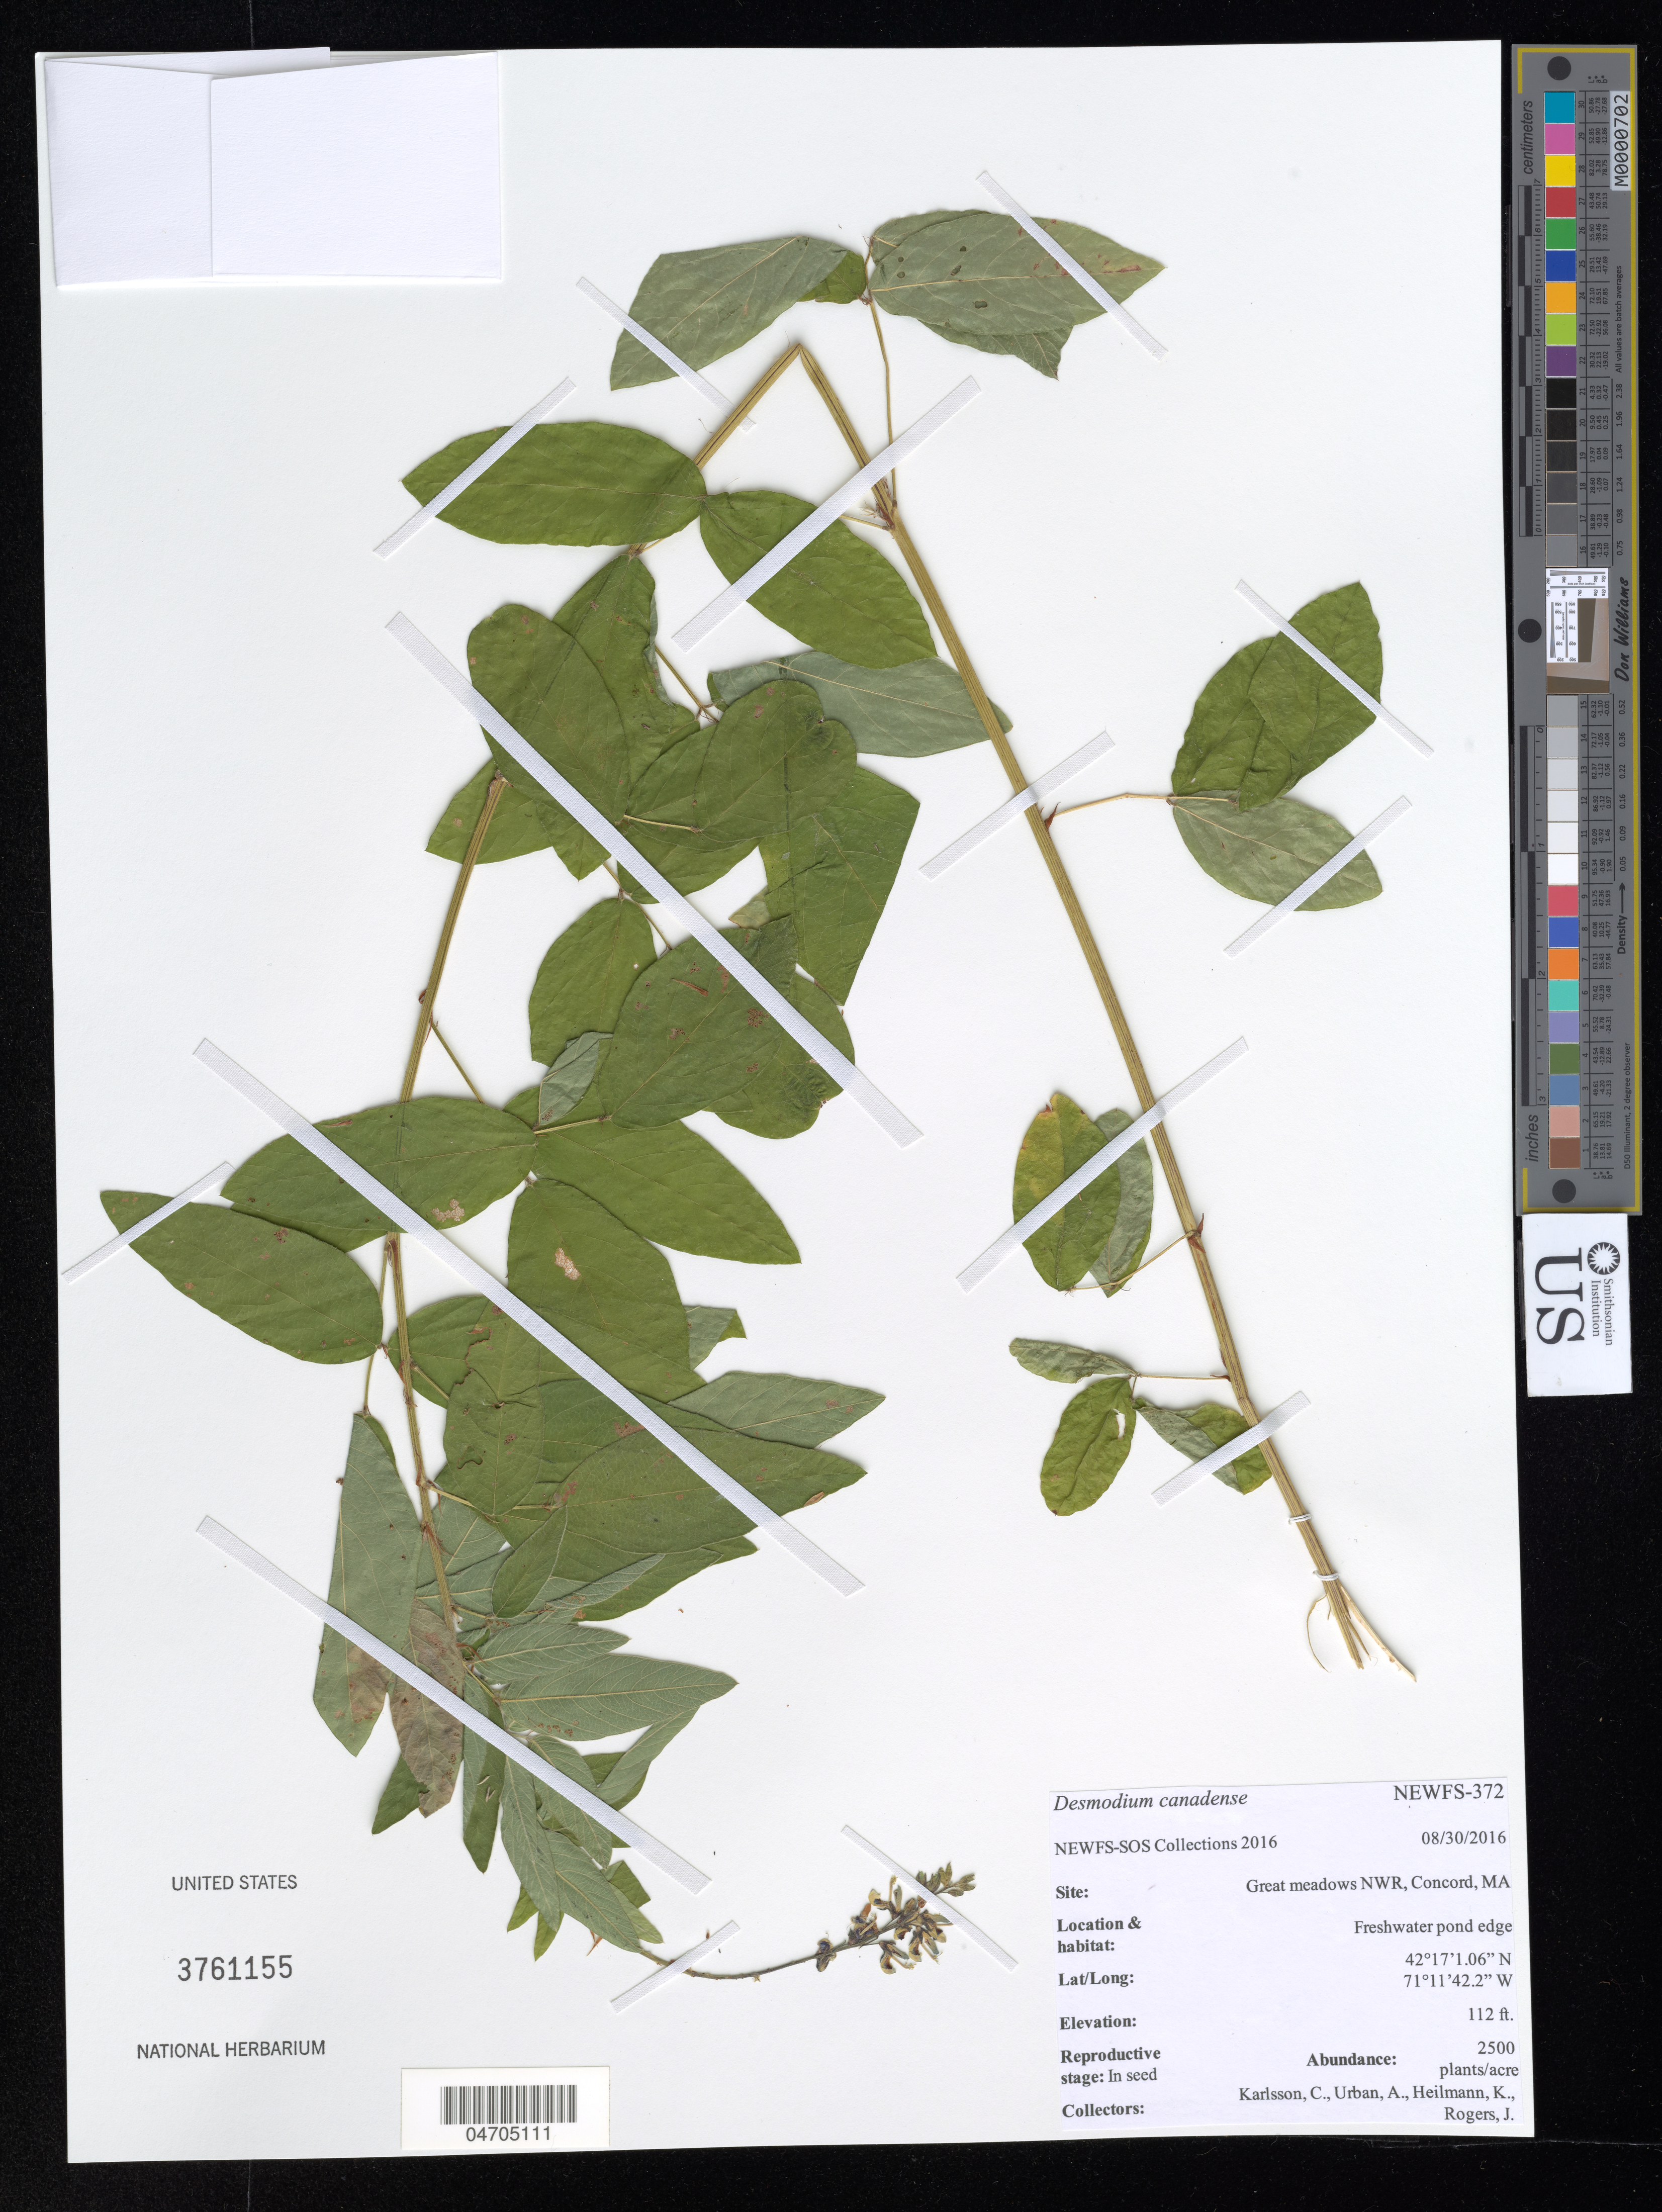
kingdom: Plantae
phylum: Tracheophyta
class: Magnoliopsida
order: Fabales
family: Fabaceae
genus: Desmodium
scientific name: Desmodium canadense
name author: (L.) DC.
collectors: C. Karlsson, A. Urban, K. Heilmann & J. Rogers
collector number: NEWFS-372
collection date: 2016-08-30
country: United States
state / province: Massachusetts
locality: Site: Great meadows NWR, Concord, MA. Freshwater pond edge.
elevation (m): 34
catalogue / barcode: US 3761155